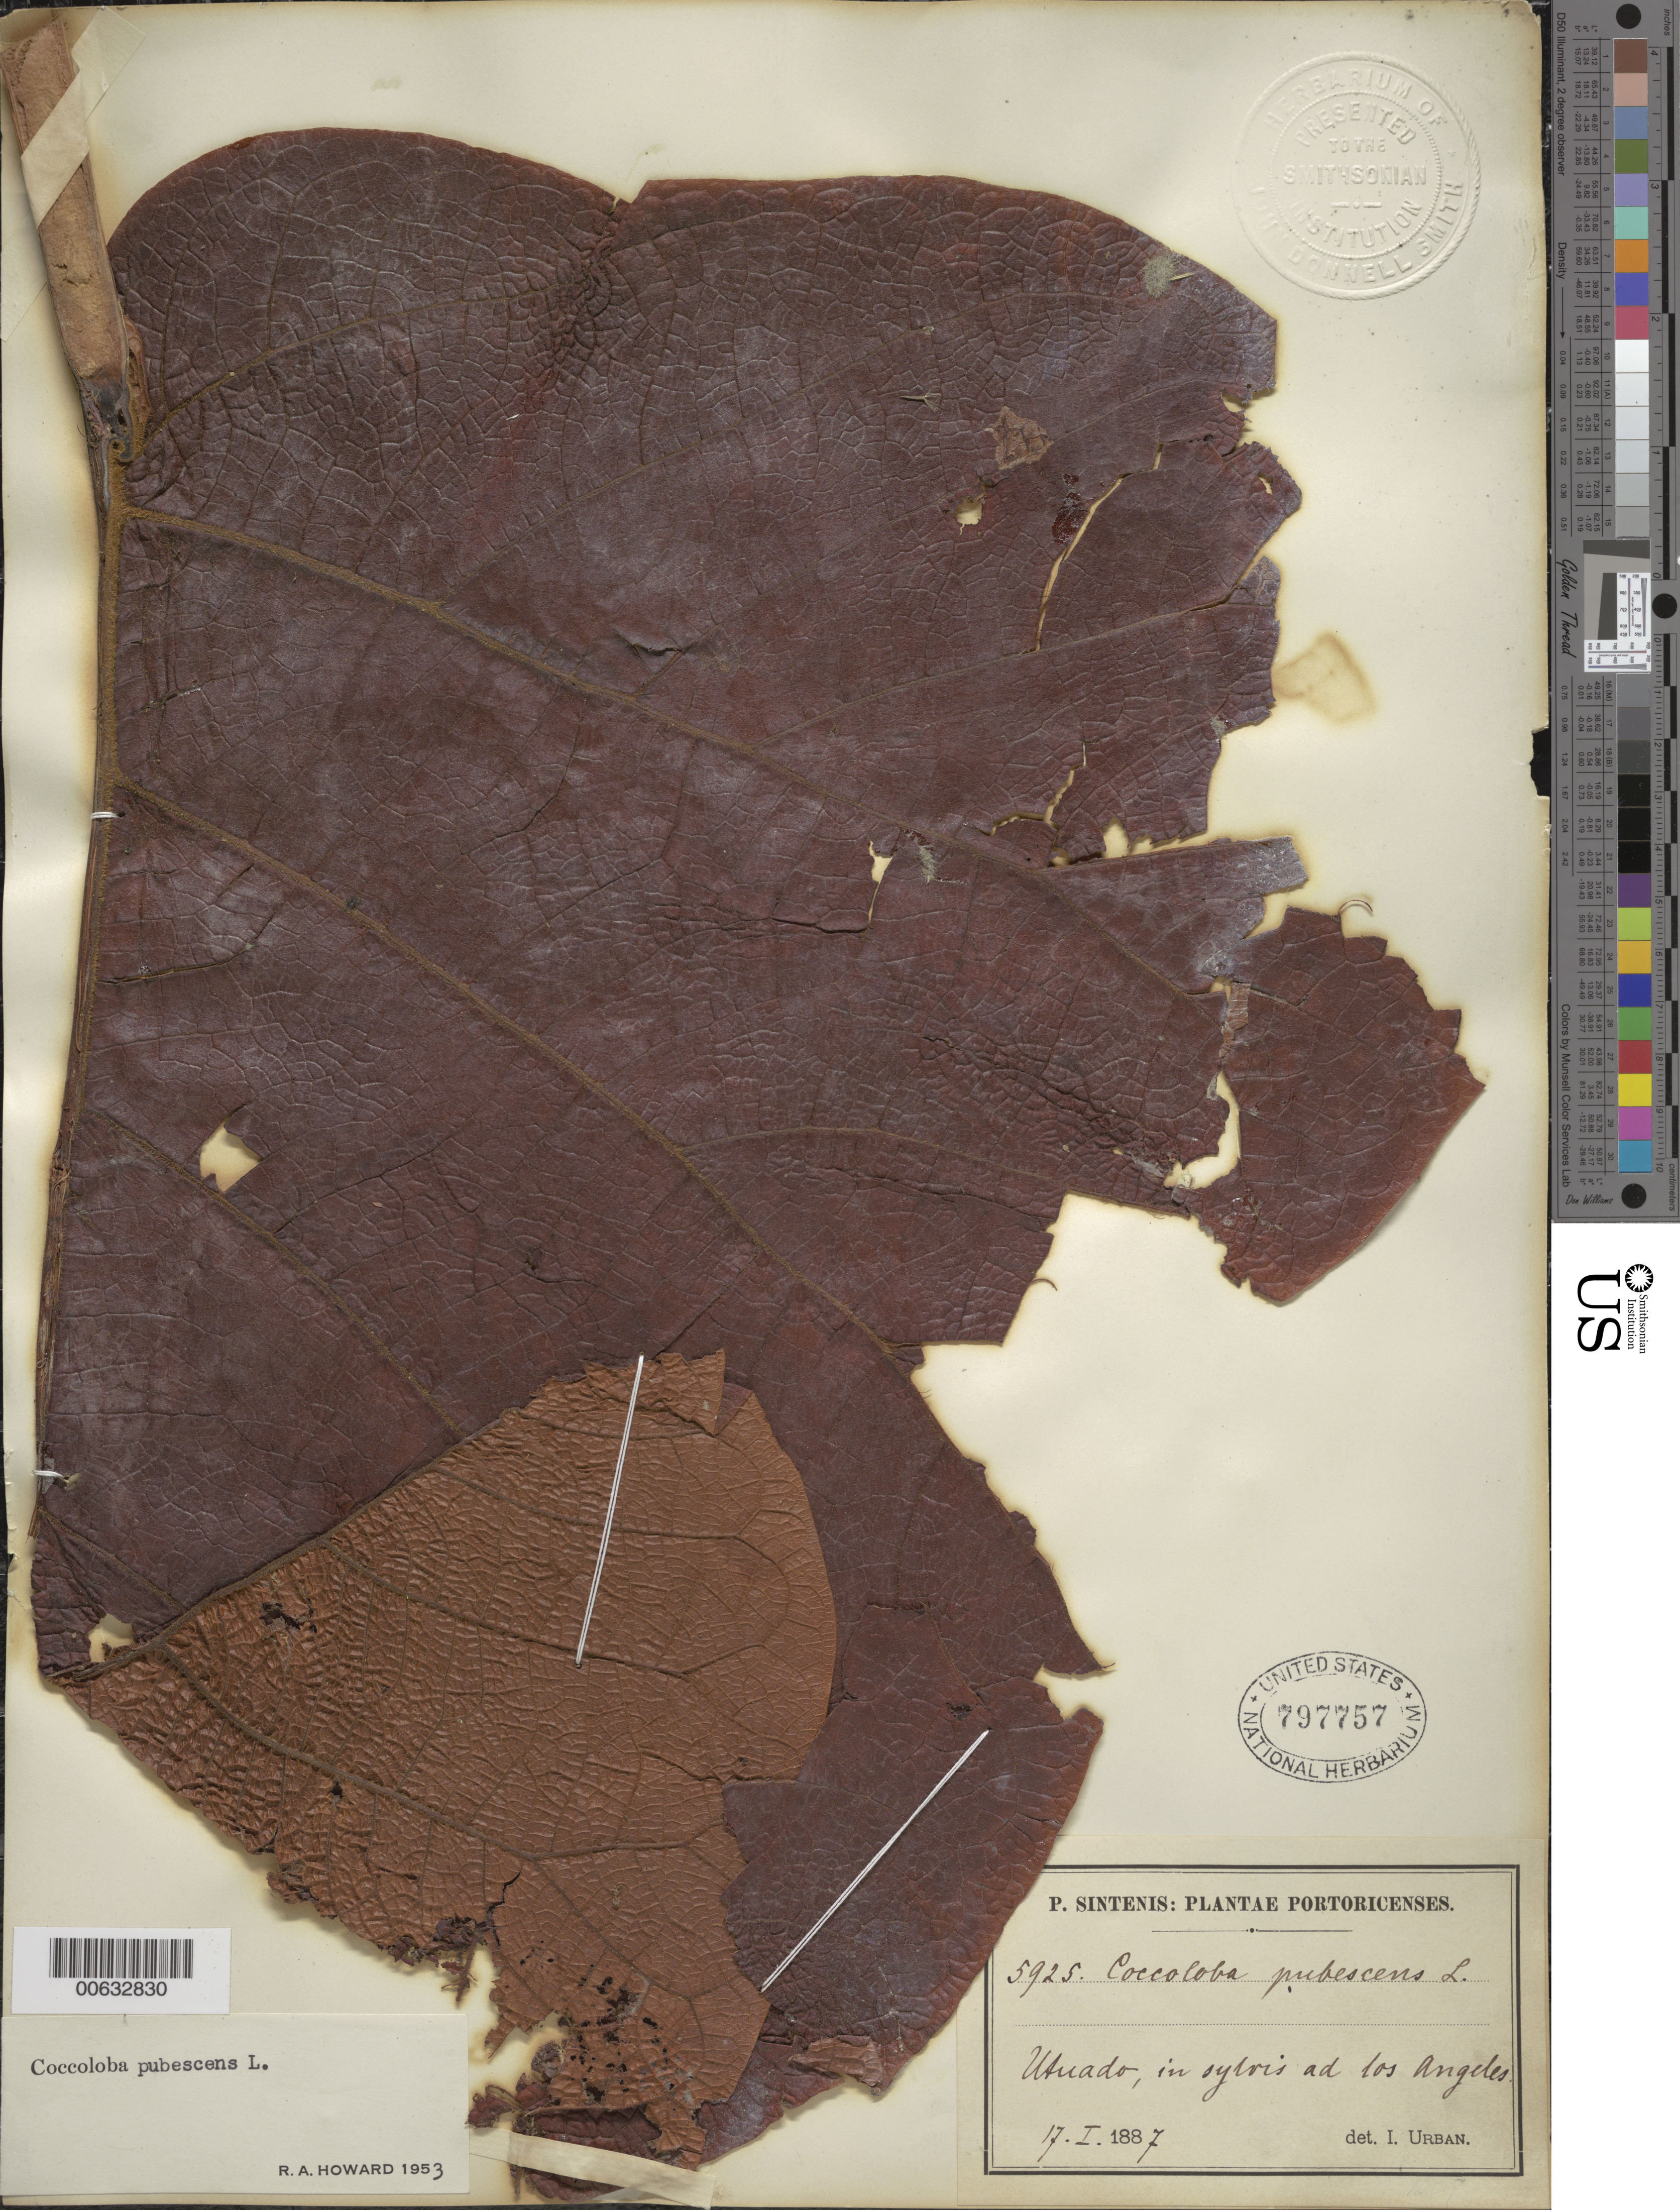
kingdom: Plantae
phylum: Tracheophyta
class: Magnoliopsida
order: Caryophyllales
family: Polygonaceae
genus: Coccoloba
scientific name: Coccoloba grandifolia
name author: Jacq.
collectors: P. Sintenis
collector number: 5925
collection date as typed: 17 Jan 1887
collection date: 1887-01-17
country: Puerto Rico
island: Greater Antilles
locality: Utuado, in sylvis ad los Angeles.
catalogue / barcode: US 797757